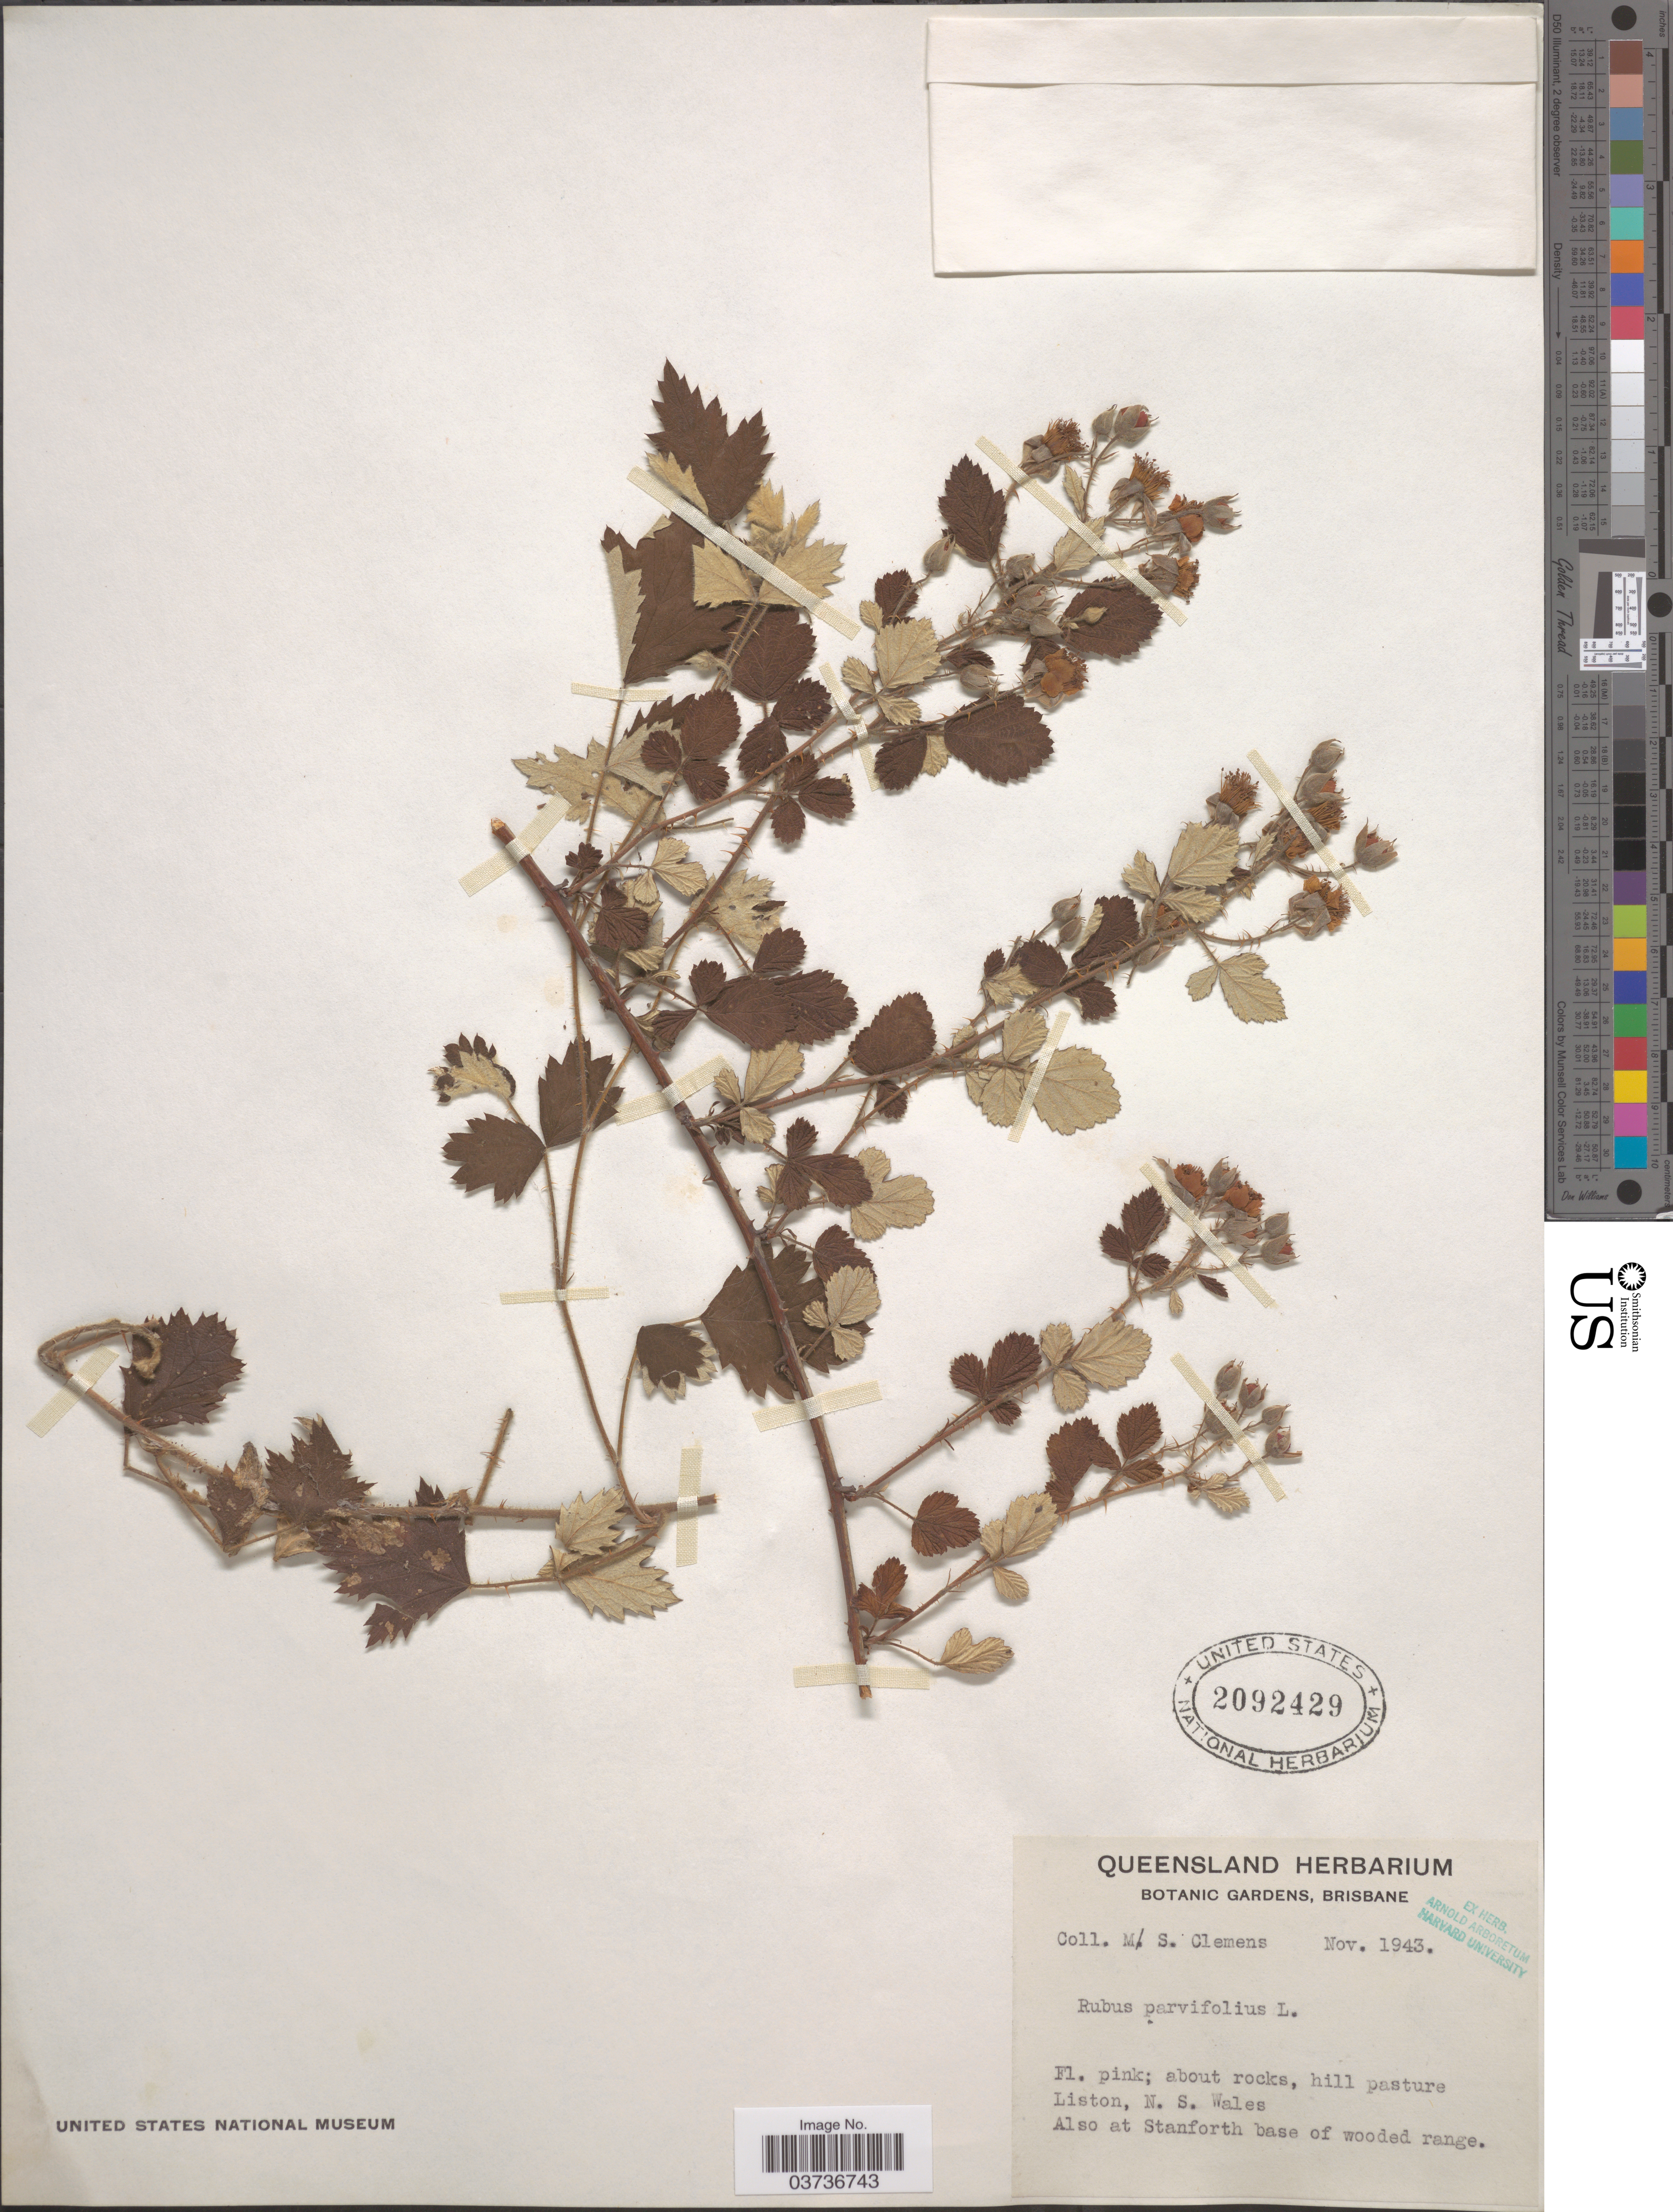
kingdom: Plantae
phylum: Tracheophyta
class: Magnoliopsida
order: Rosales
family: Rosaceae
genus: Rubus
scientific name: Rubus parvifolius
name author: L.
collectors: M. S. Clemens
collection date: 1943-11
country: Australia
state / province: New South Wales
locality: Hill pasture Liston. Also at Stanforth base of wooded range.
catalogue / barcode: US 2092429